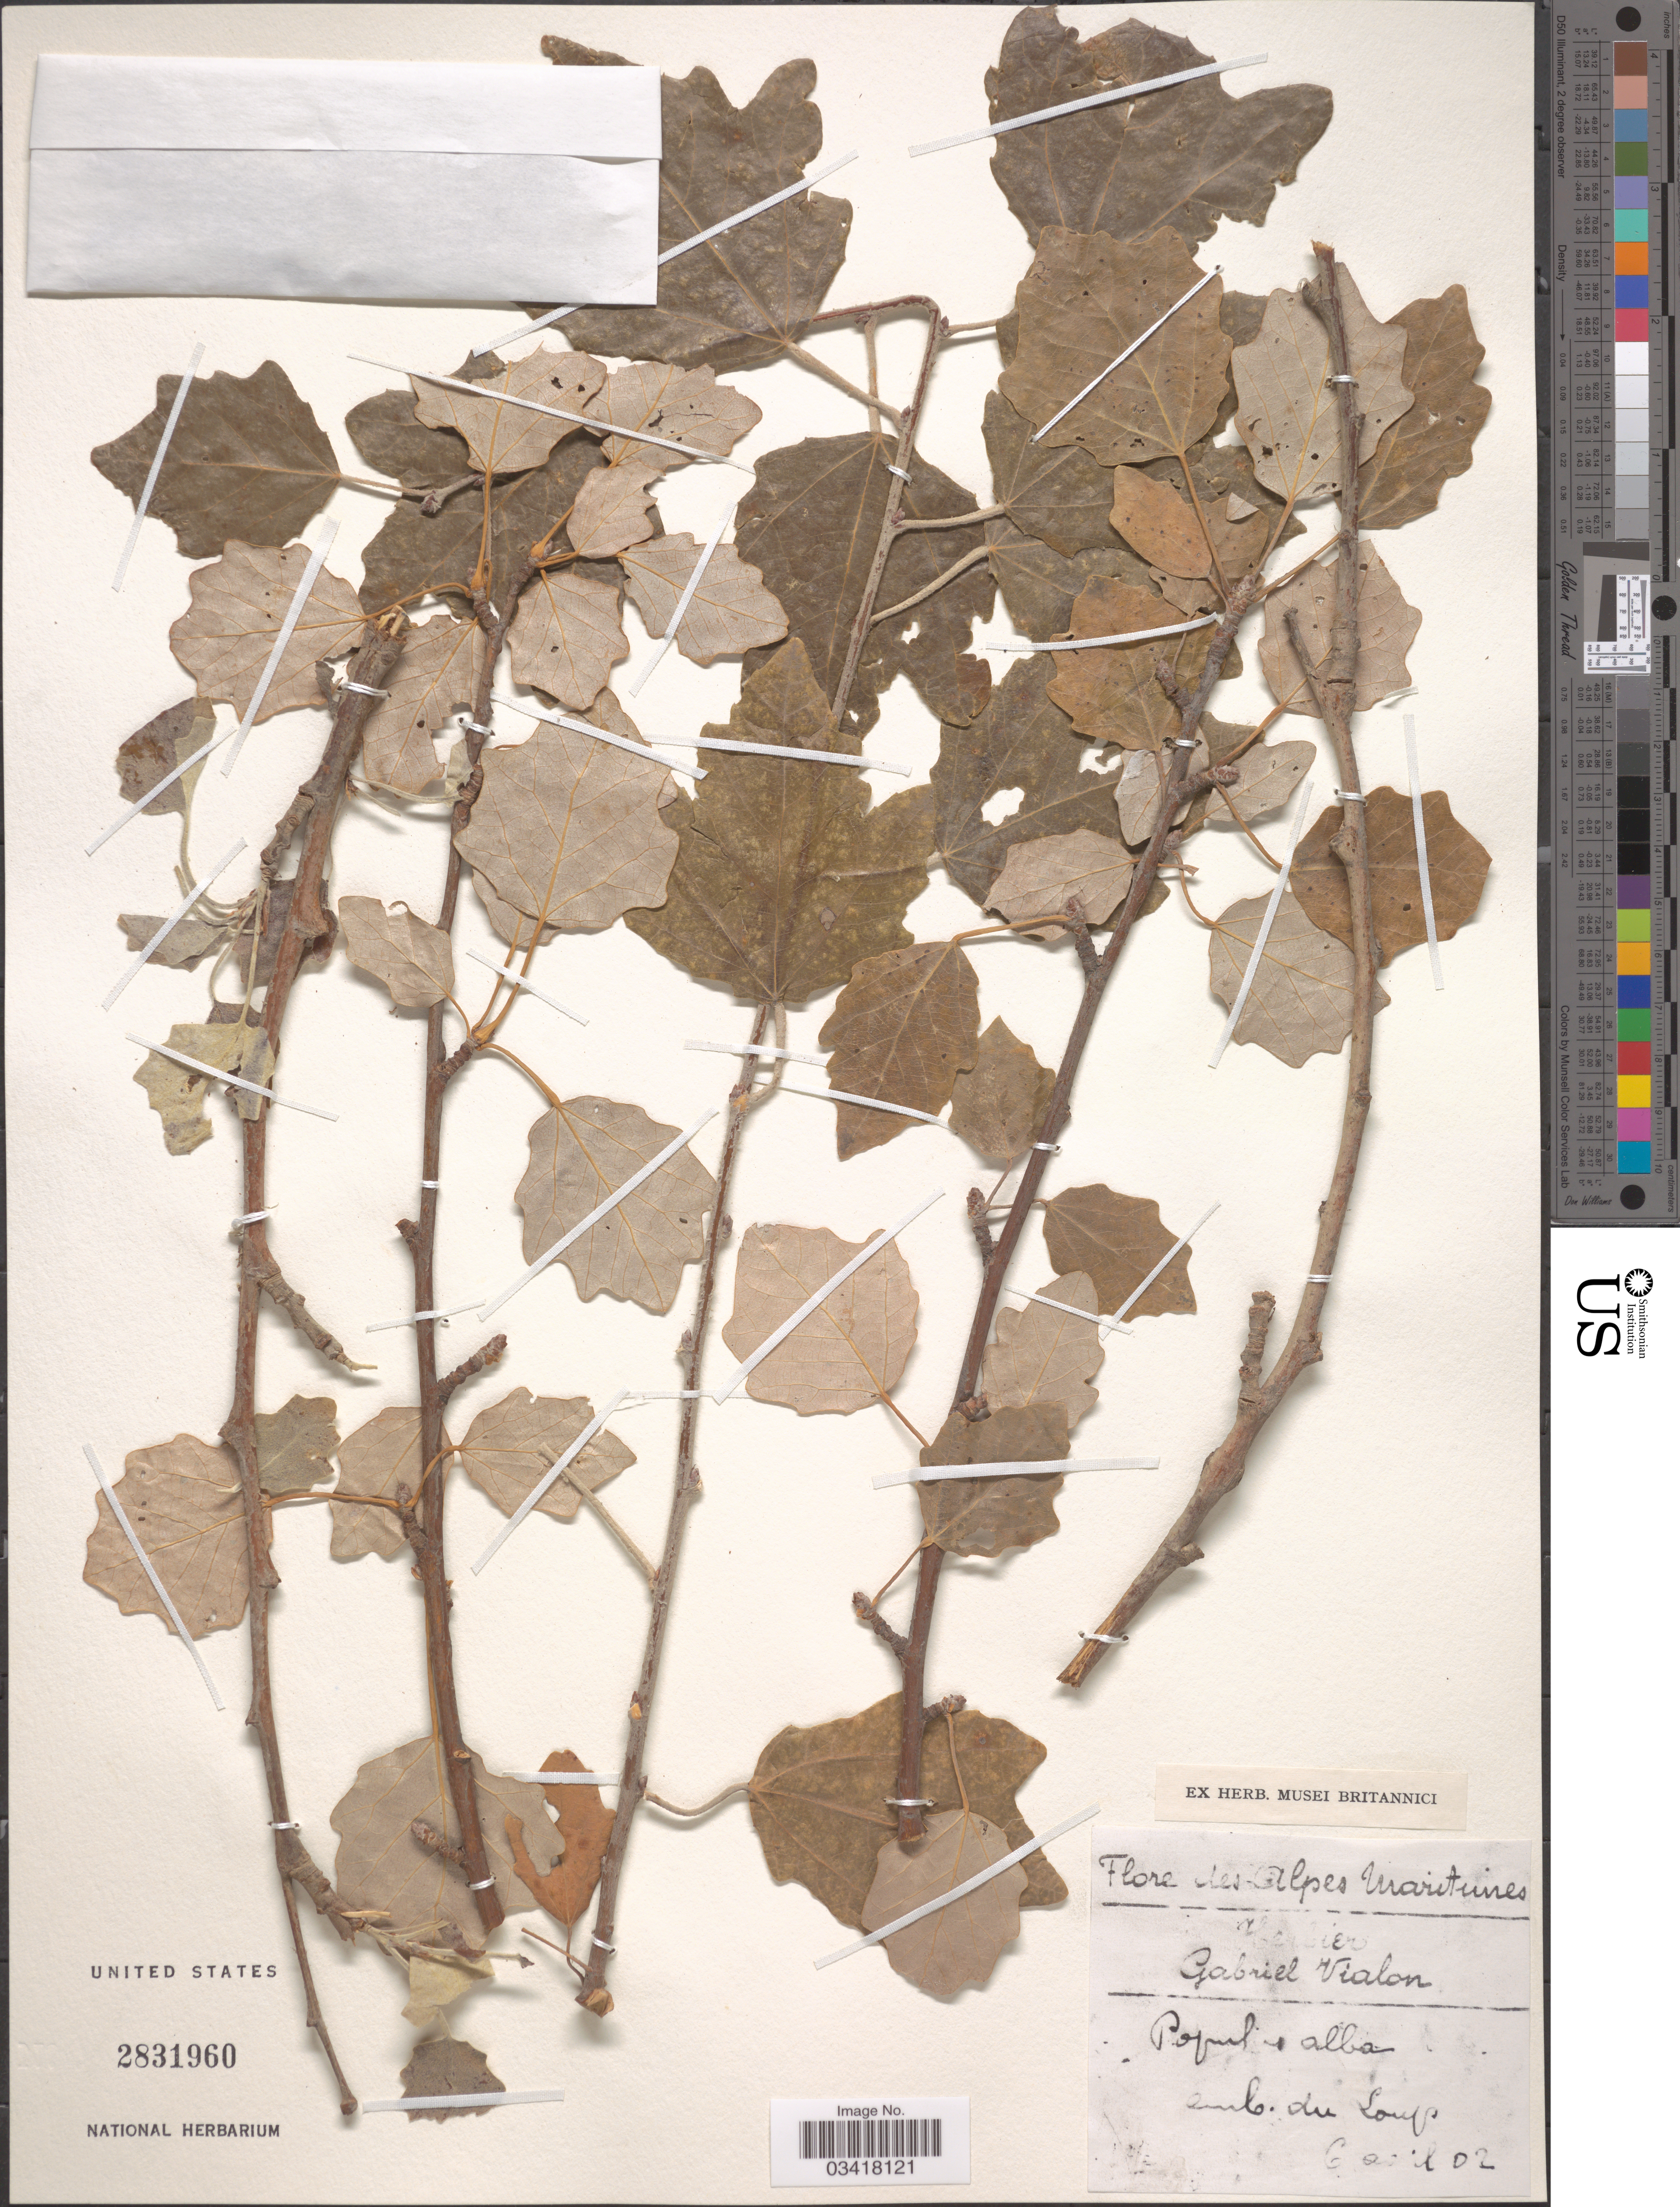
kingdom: Plantae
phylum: Tracheophyta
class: Magnoliopsida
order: Malpighiales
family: Salicaceae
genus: Populus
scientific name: Populus alba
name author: L.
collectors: Ex herb. Gabriel Vialon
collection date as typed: Transcribed d/m/y: 6/4/2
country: France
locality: Des Alpes Maritimes Amb [interpreted] du Loup.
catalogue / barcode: US 2831960